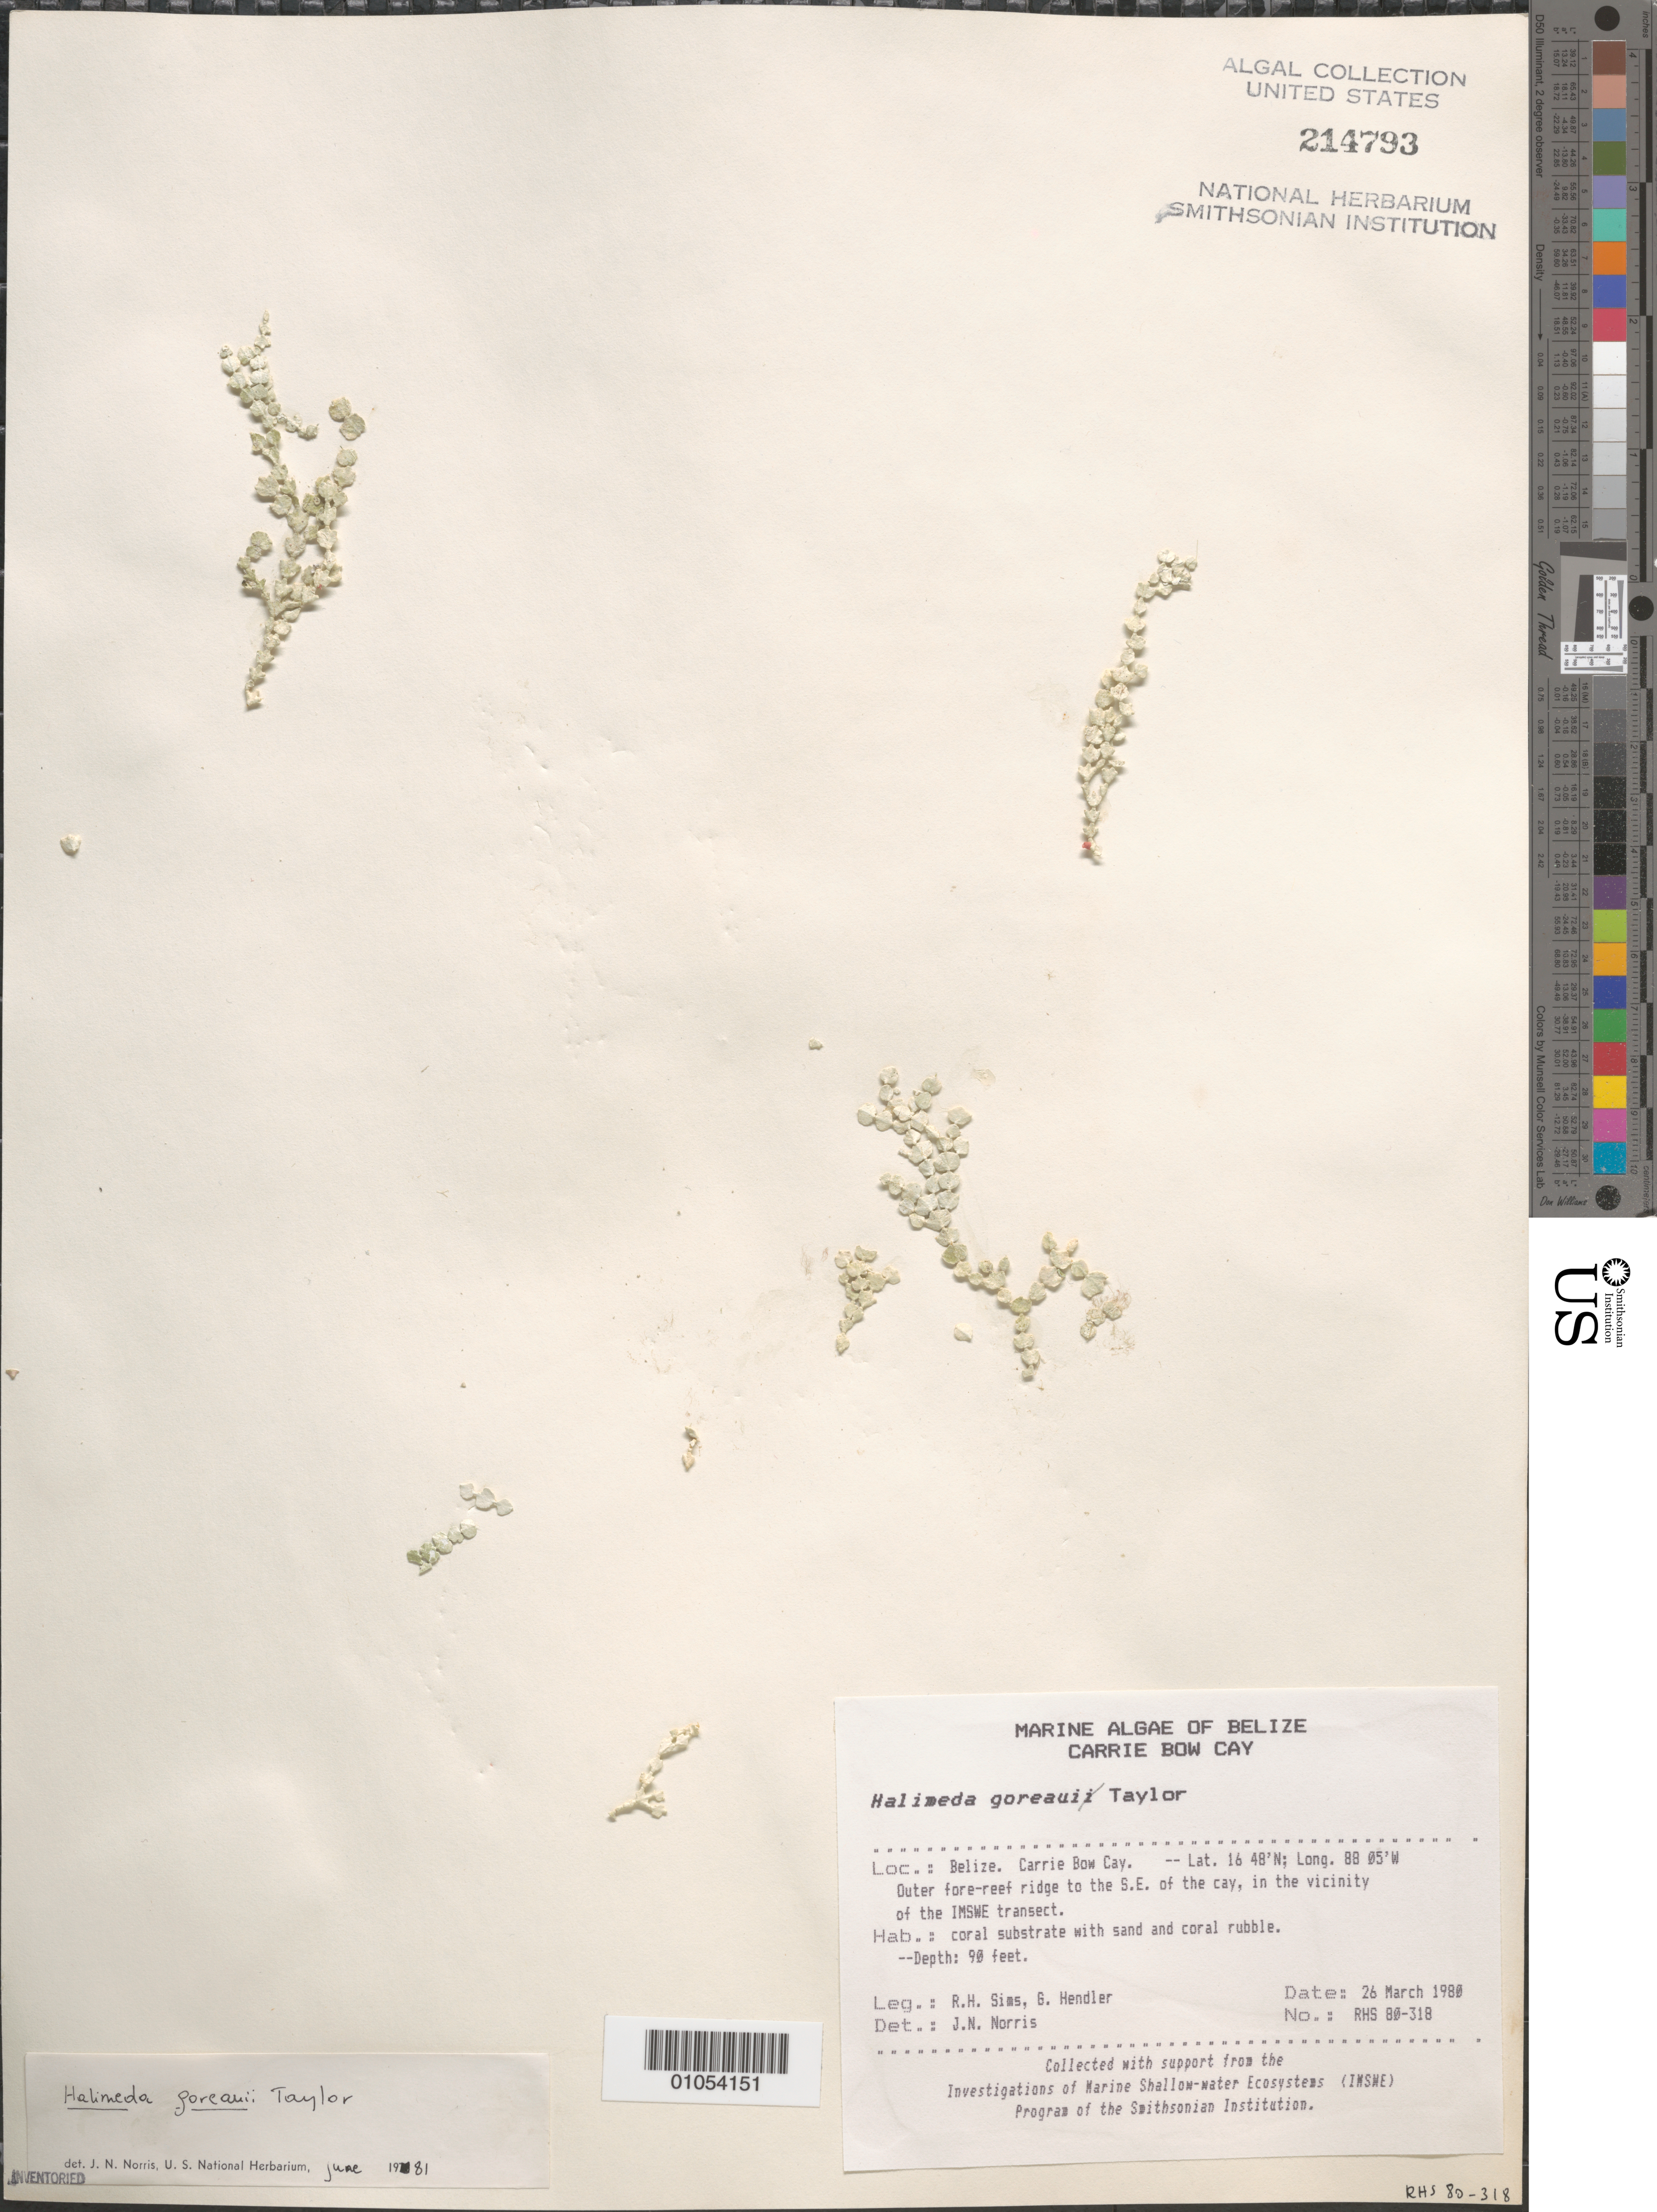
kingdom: Plantae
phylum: Chlorophyta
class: Ulvophyceae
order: Bryopsidales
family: Halimedaceae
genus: Halimeda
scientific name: Halimeda goreaui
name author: W.R. Taylor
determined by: Norris, James N.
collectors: R. H. Sims & G. Hendler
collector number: RHS 80-318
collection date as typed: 26 Mar 1980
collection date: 1980-03-26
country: Belize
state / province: Stann Creek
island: Carrie Bow Cay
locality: Outer fore-reef ridge to southeast of Carrie Bow Cay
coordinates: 16 48'N, 88 05'W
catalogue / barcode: US 214793